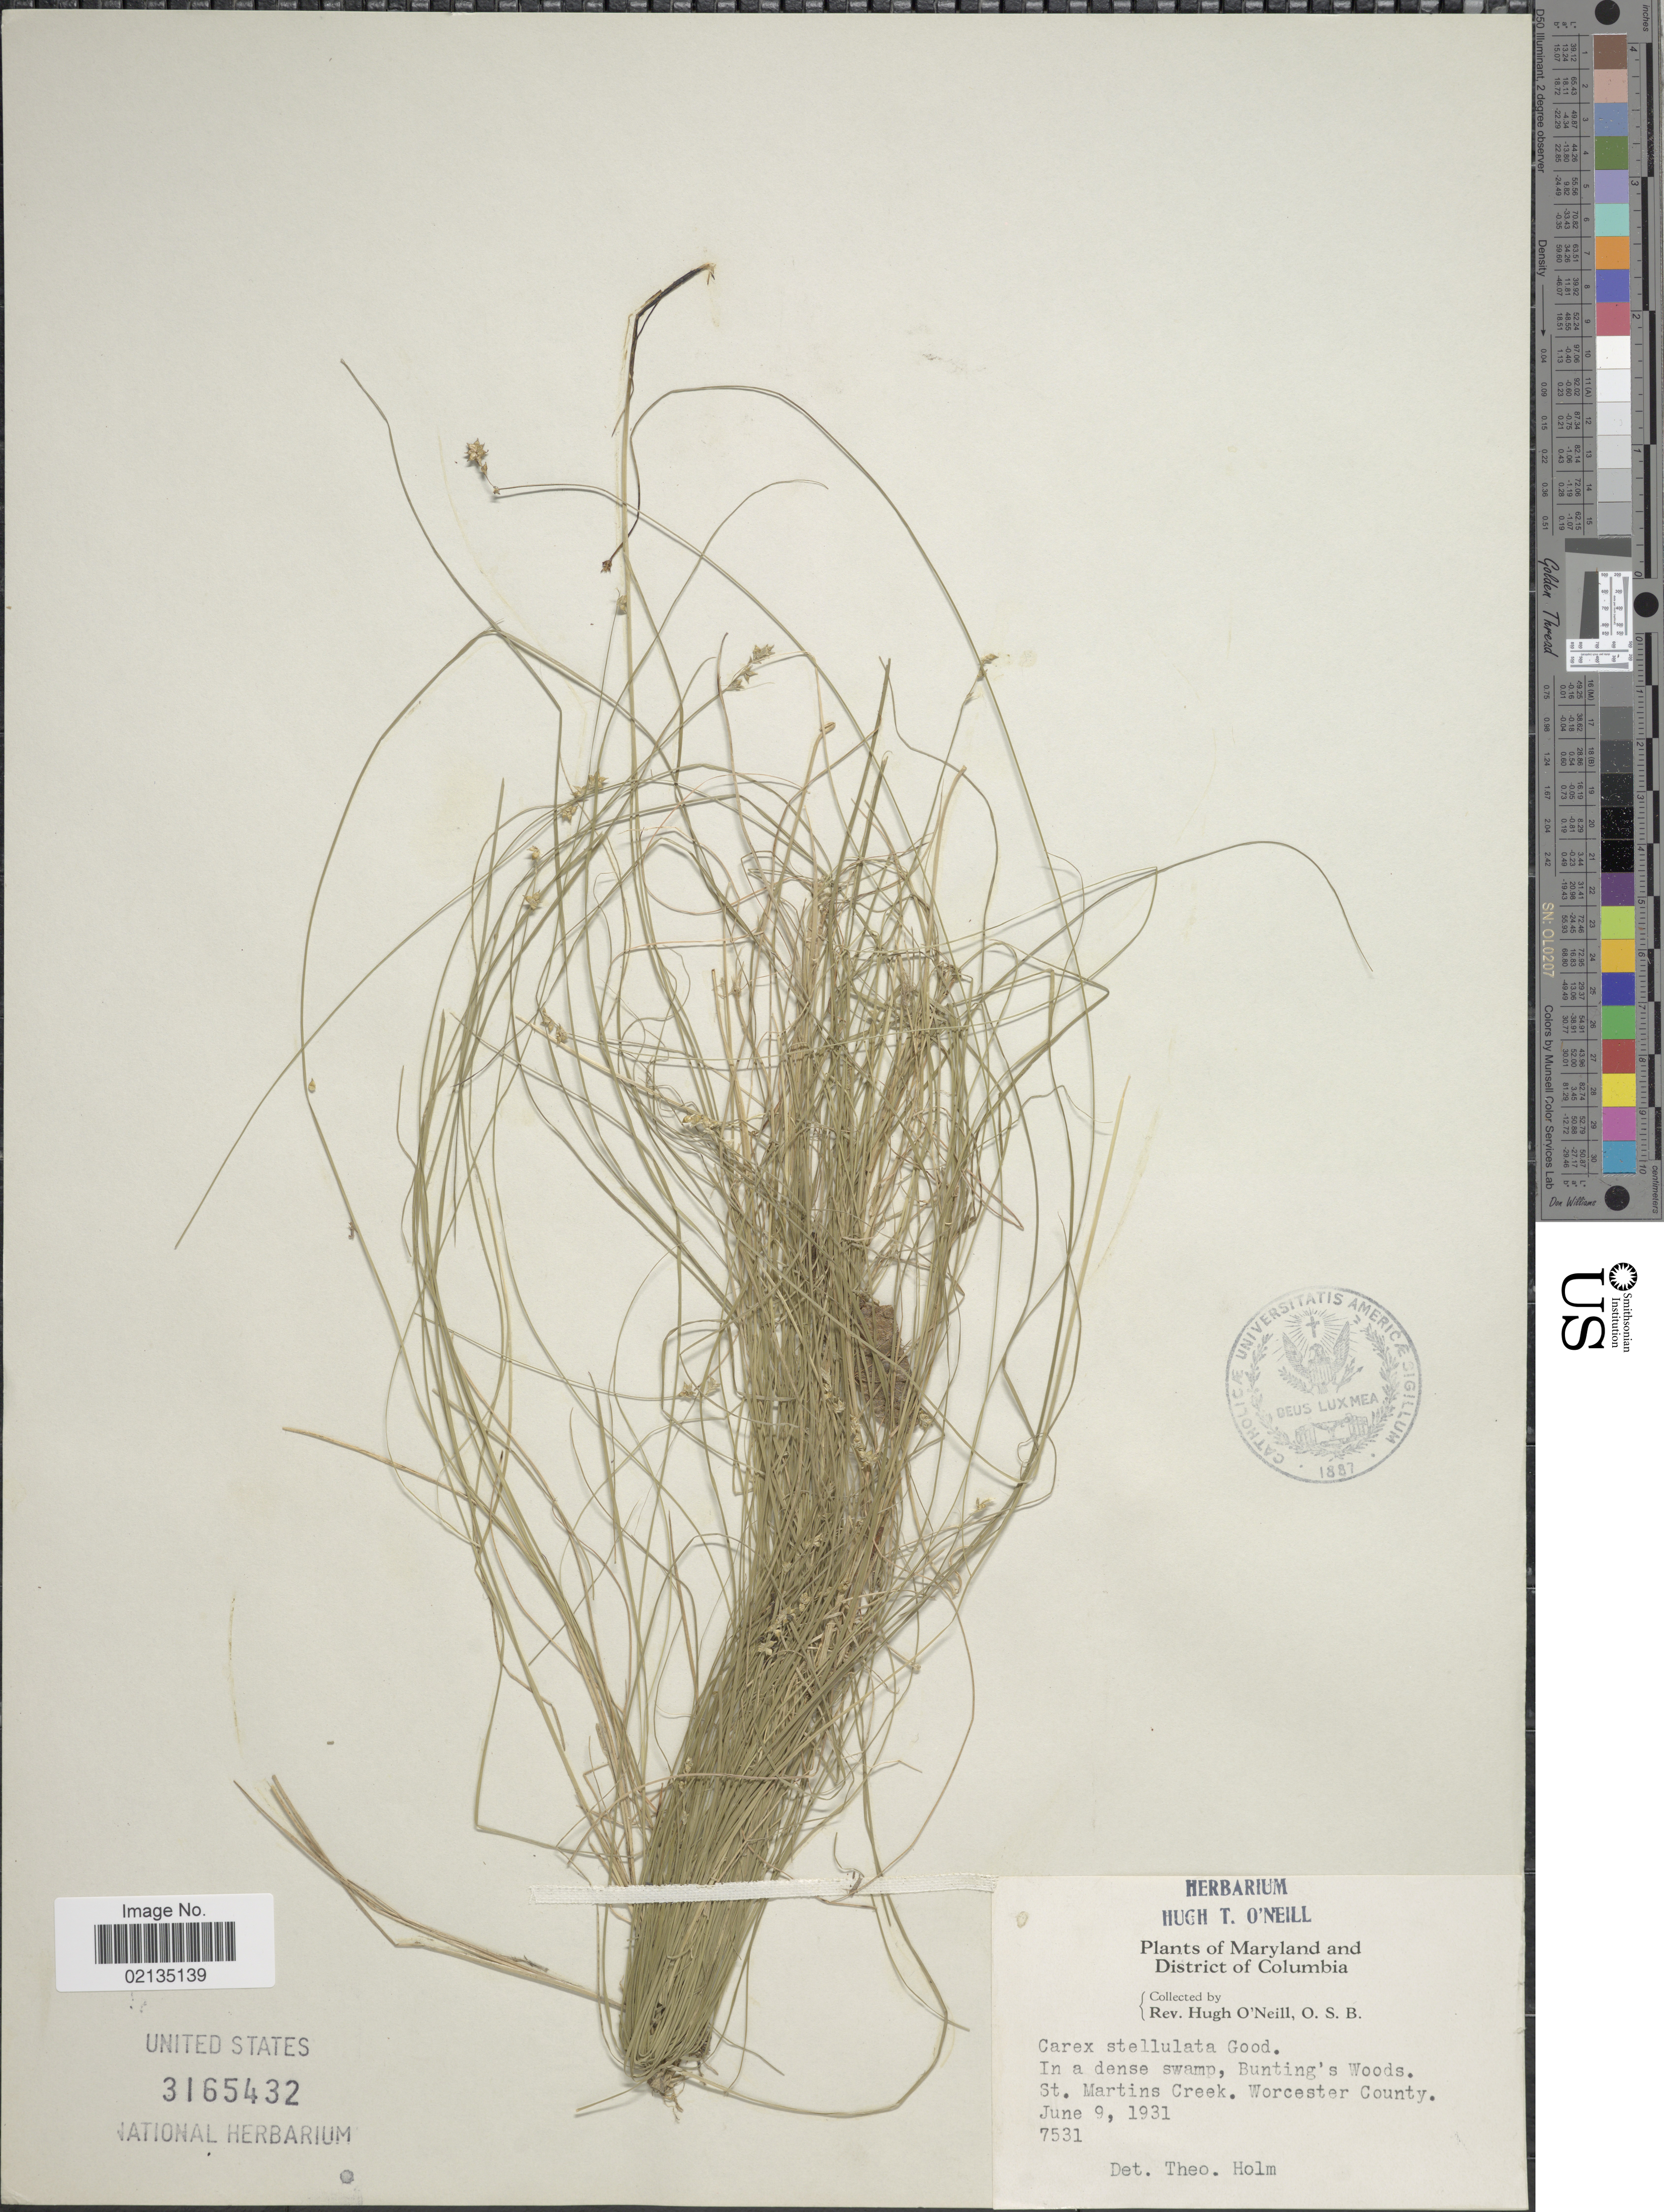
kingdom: Plantae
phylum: Tracheophyta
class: Liliopsida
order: Poales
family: Cyperaceae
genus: Carex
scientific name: Carex echinata subsp. echinata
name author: Murray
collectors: H. O'Neill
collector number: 7531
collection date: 1931-06-09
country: United States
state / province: Maryland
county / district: Worcester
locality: Maryland and District of Columbia, In dense swamp, Bunting's Woods, St, Martins Creek. Worcester County.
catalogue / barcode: US 3165432